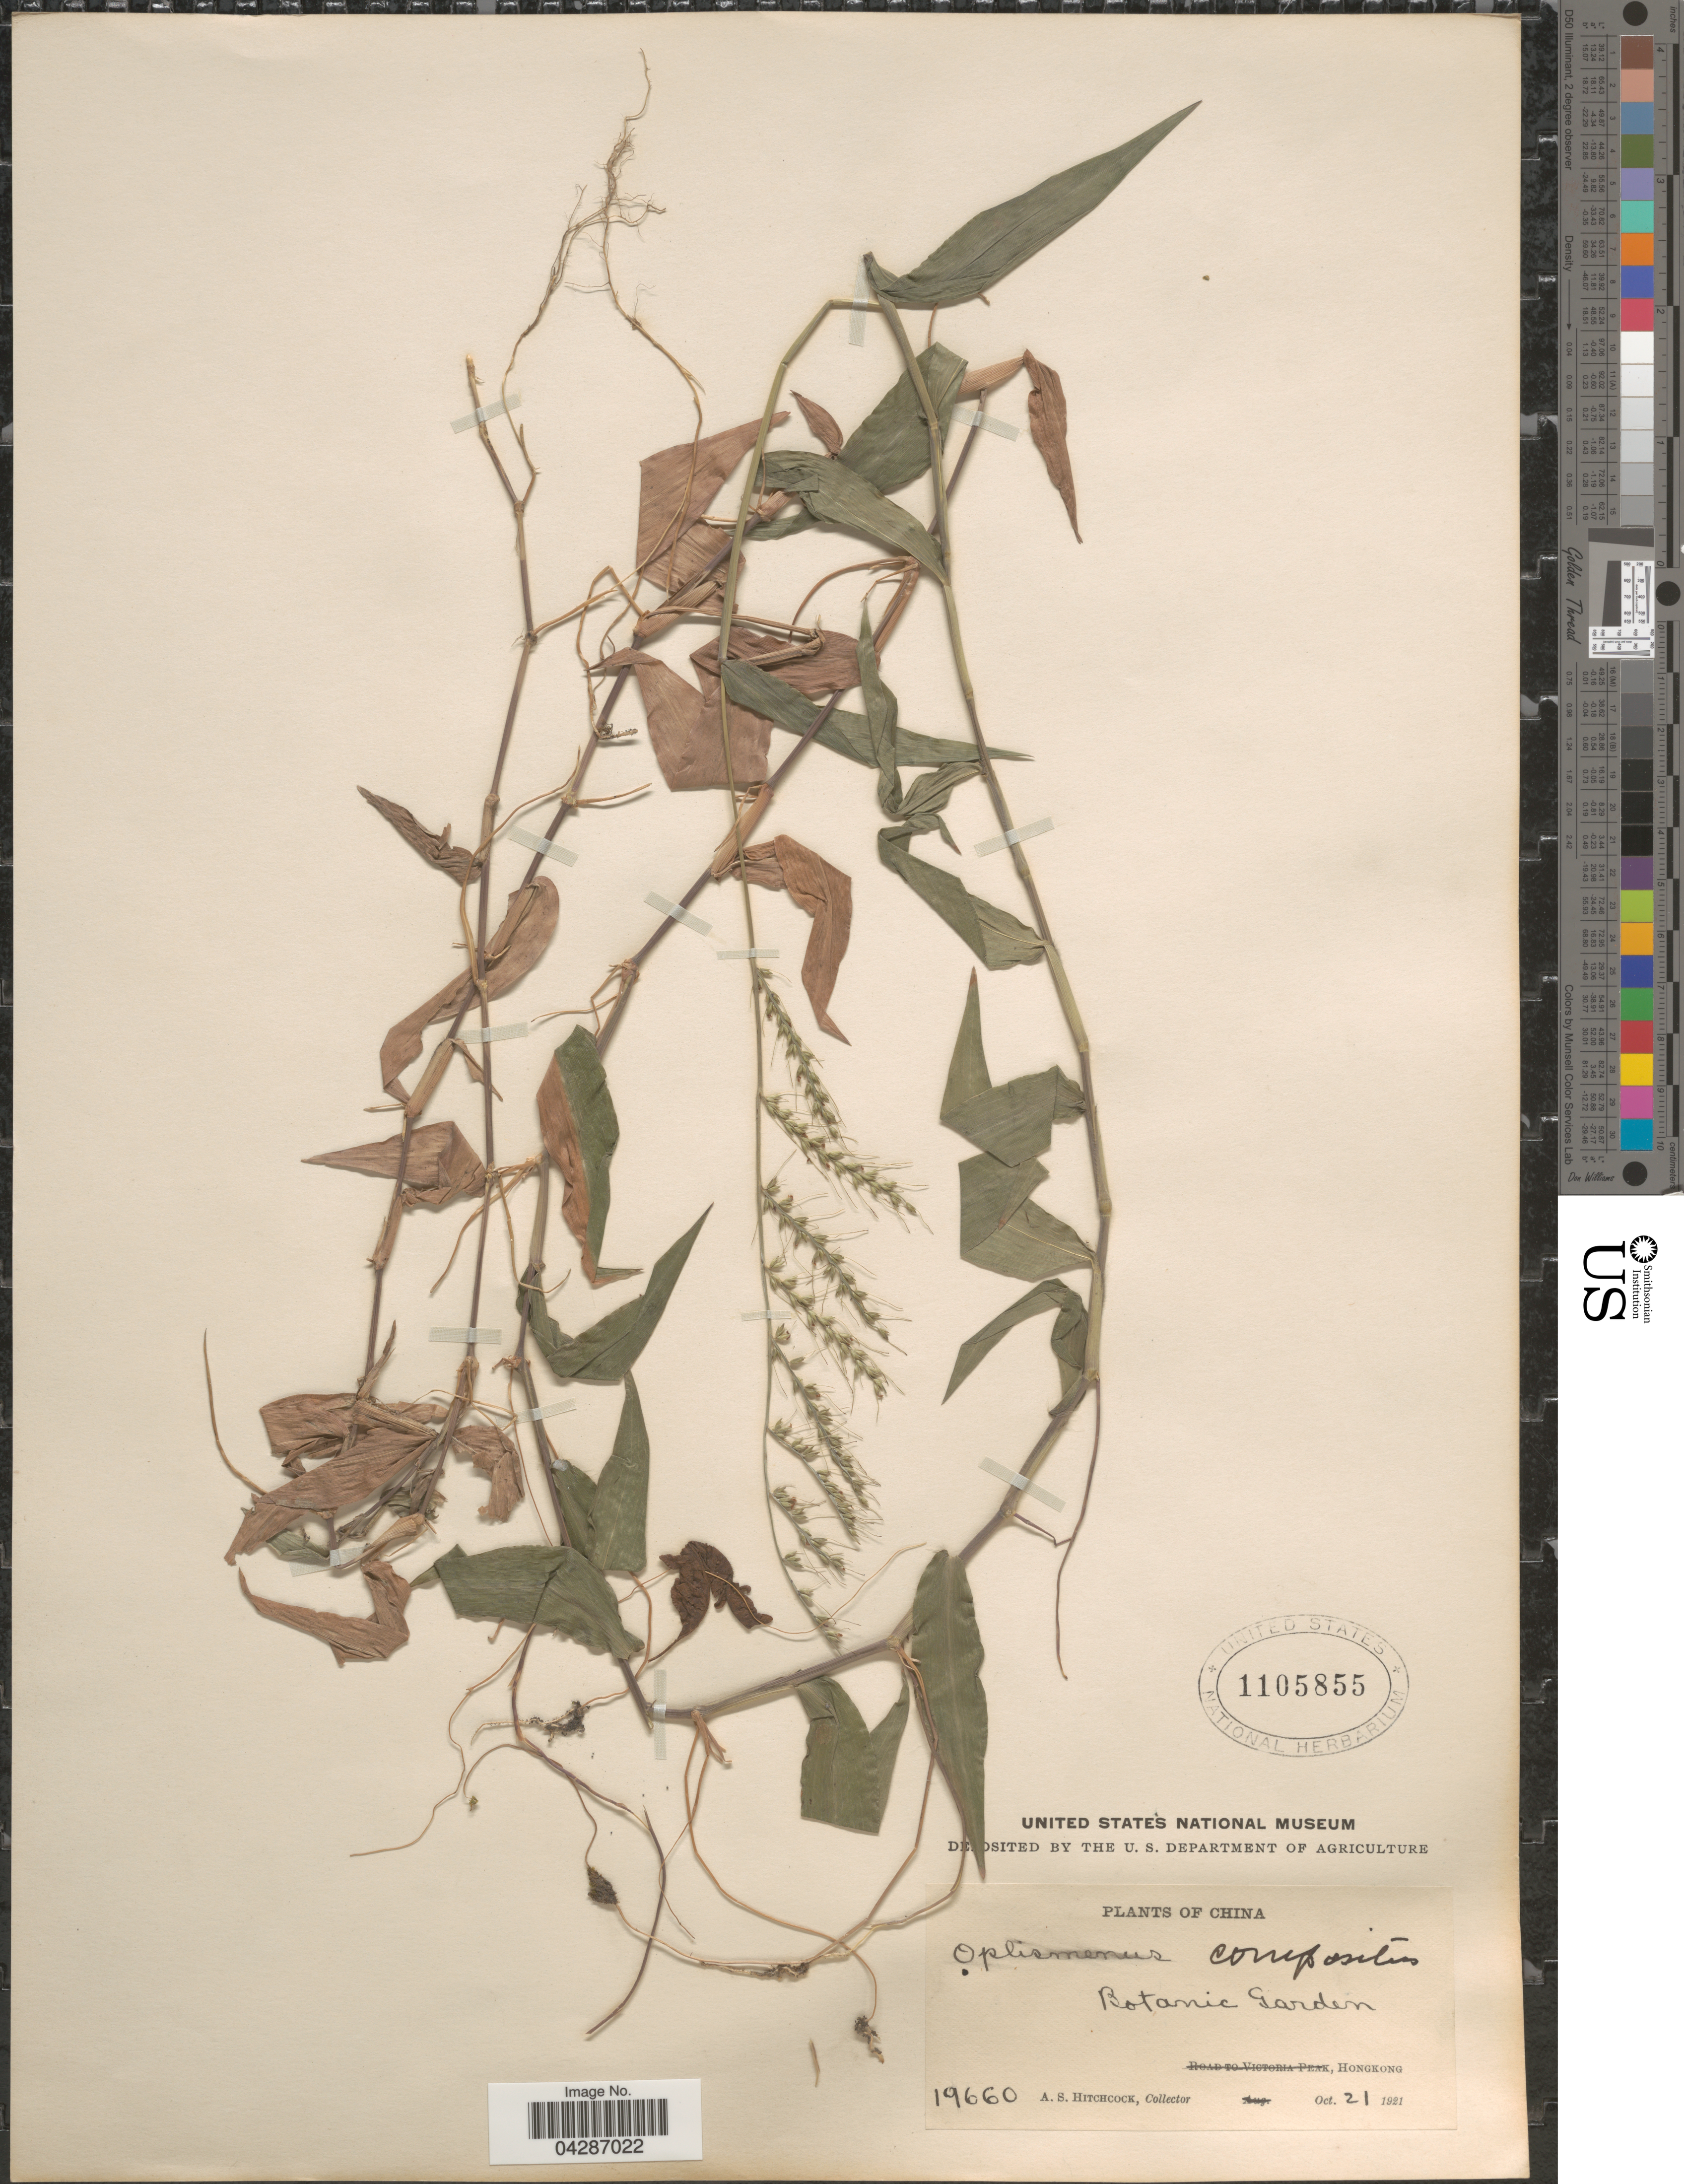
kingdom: Plantae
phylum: Tracheophyta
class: Liliopsida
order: Poales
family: Poaceae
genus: Oplismenus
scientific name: Oplismenus compositus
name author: (L.) P. Beauv.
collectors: A. S. Hitchcock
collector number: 19660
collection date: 1921-10-21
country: China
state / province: Hong Kong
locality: Botanic Garden.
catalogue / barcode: US 1105855